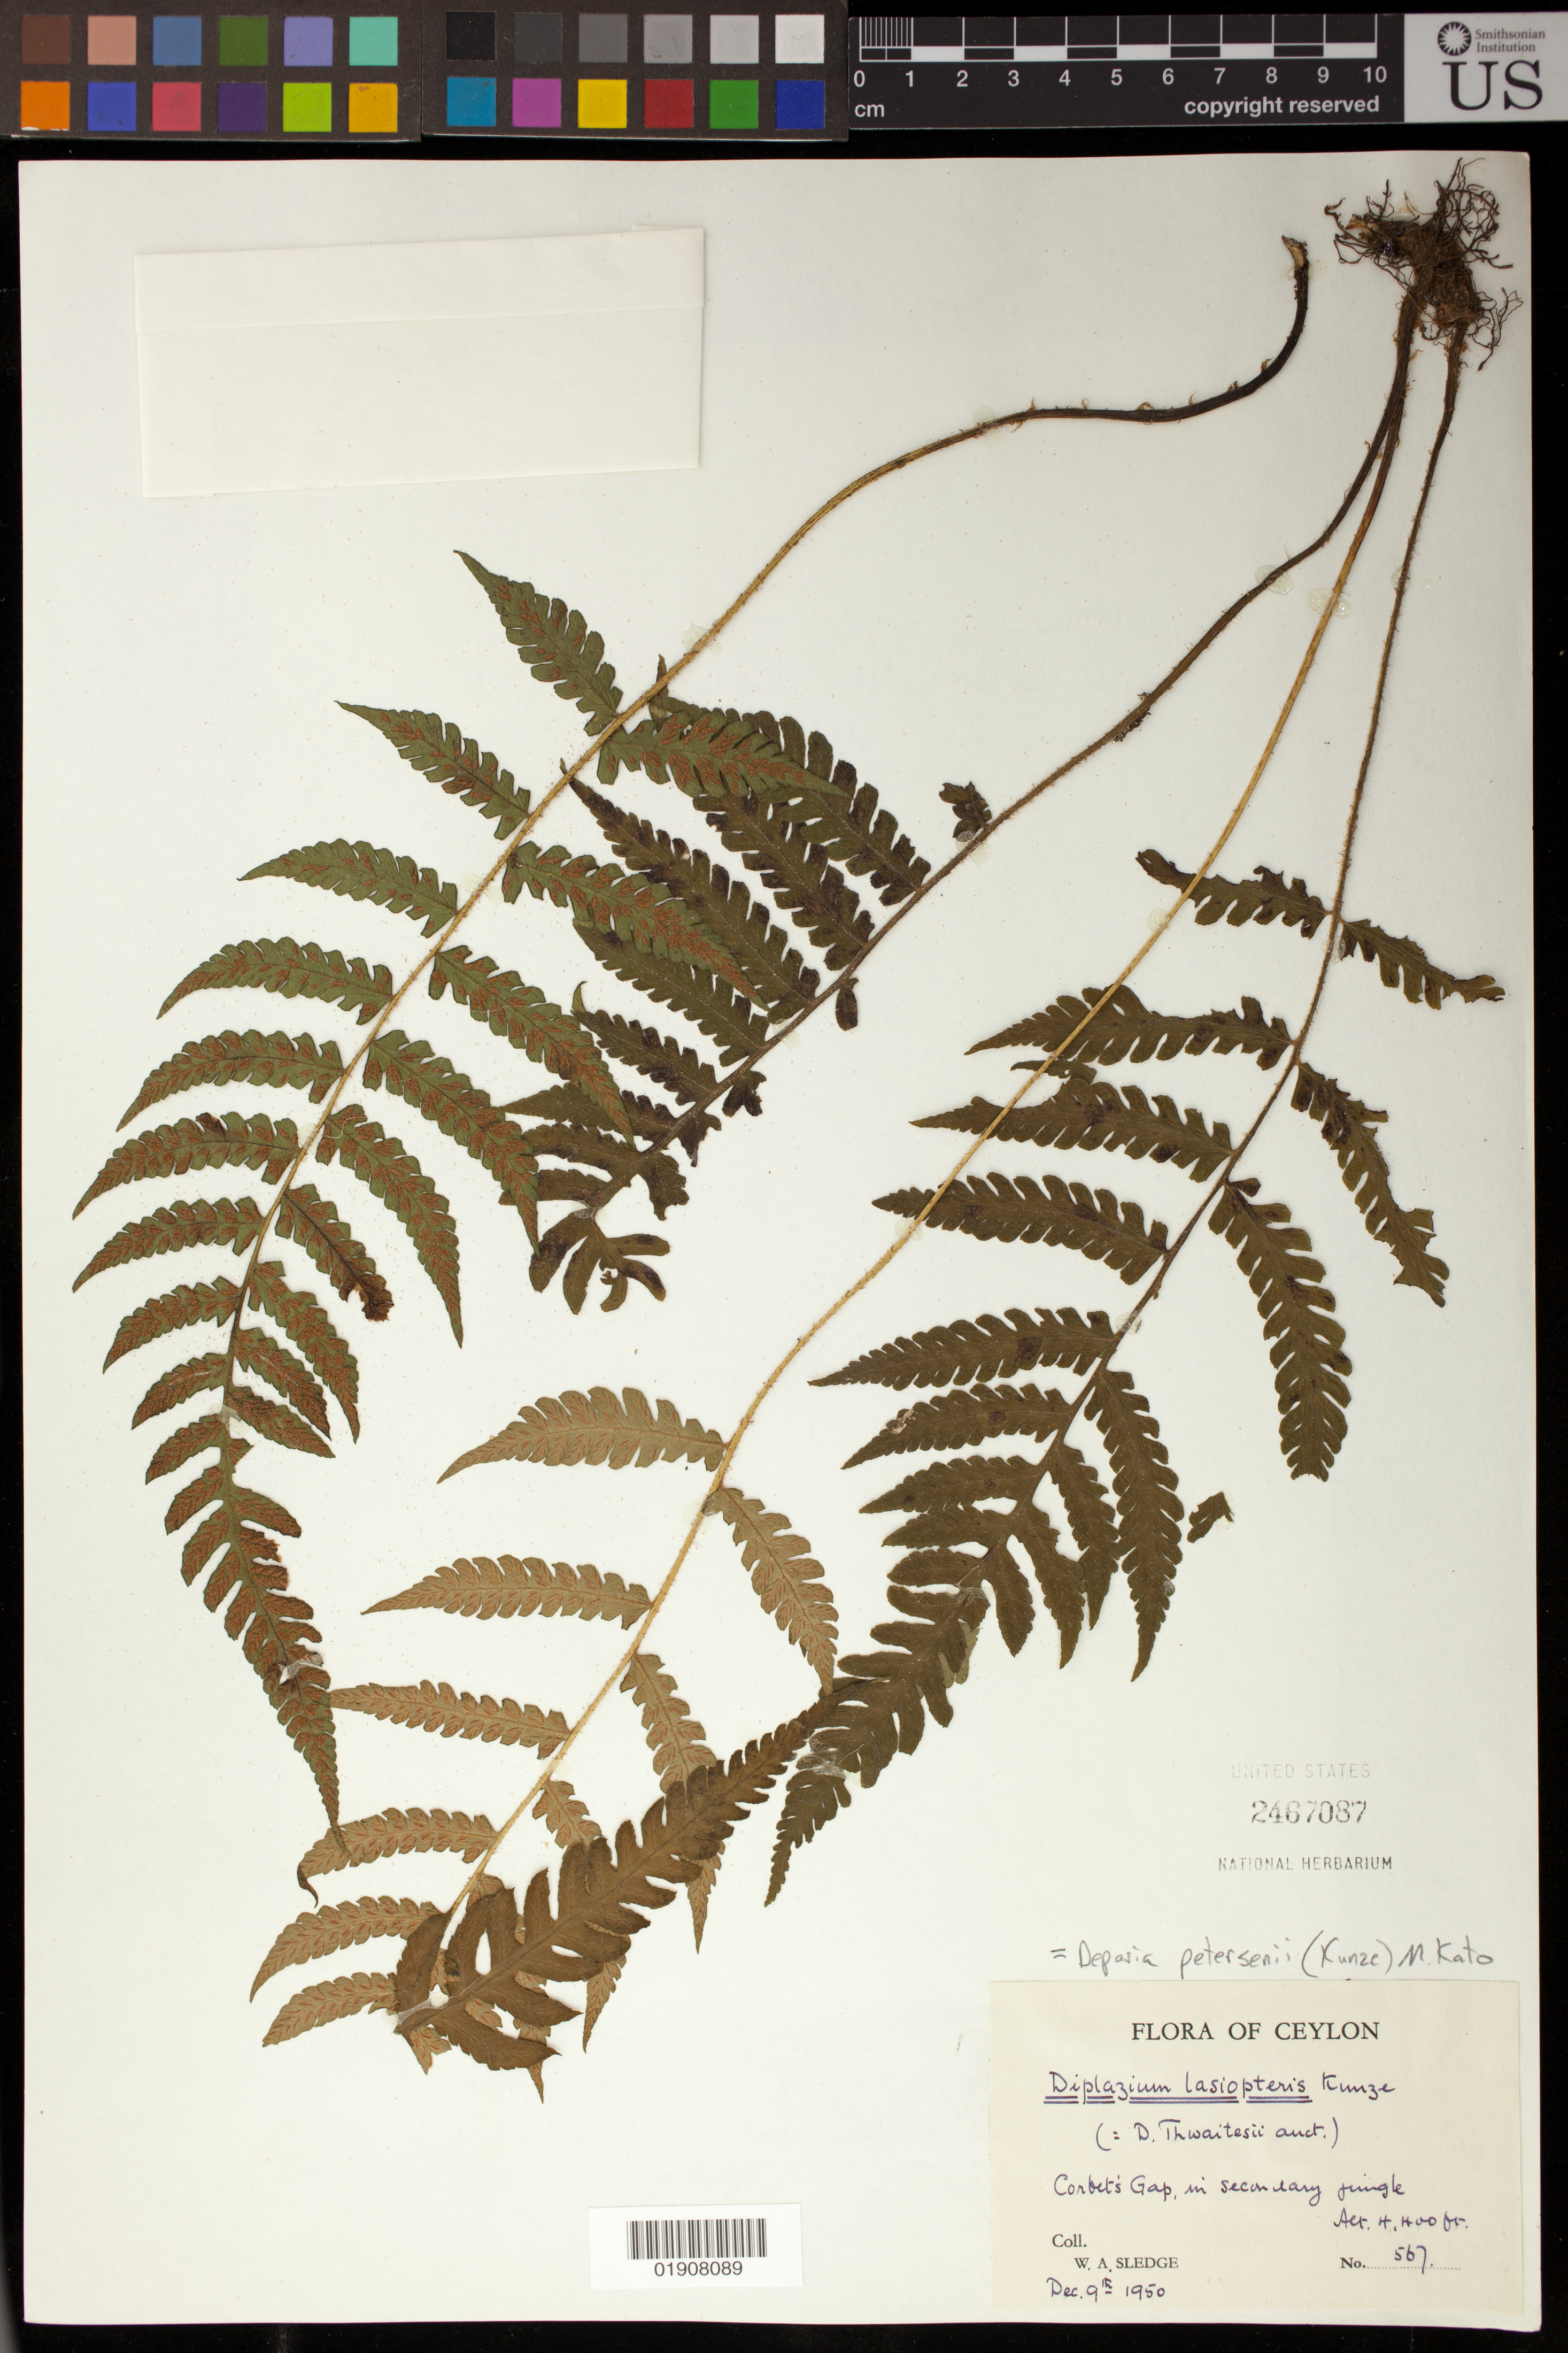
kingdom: Plantae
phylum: Tracheophyta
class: Polypodiopsida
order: Polypodiales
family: Athyriaceae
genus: Deparia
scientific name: Deparia petersenii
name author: (Kunze) M. Kato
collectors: W. A. Sledge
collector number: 567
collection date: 1950-12-09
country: Sri Lanka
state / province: Central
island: Ceylon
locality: Ceylon, Corbet's Gap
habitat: In secondary jungle.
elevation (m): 1341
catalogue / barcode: US 2467087